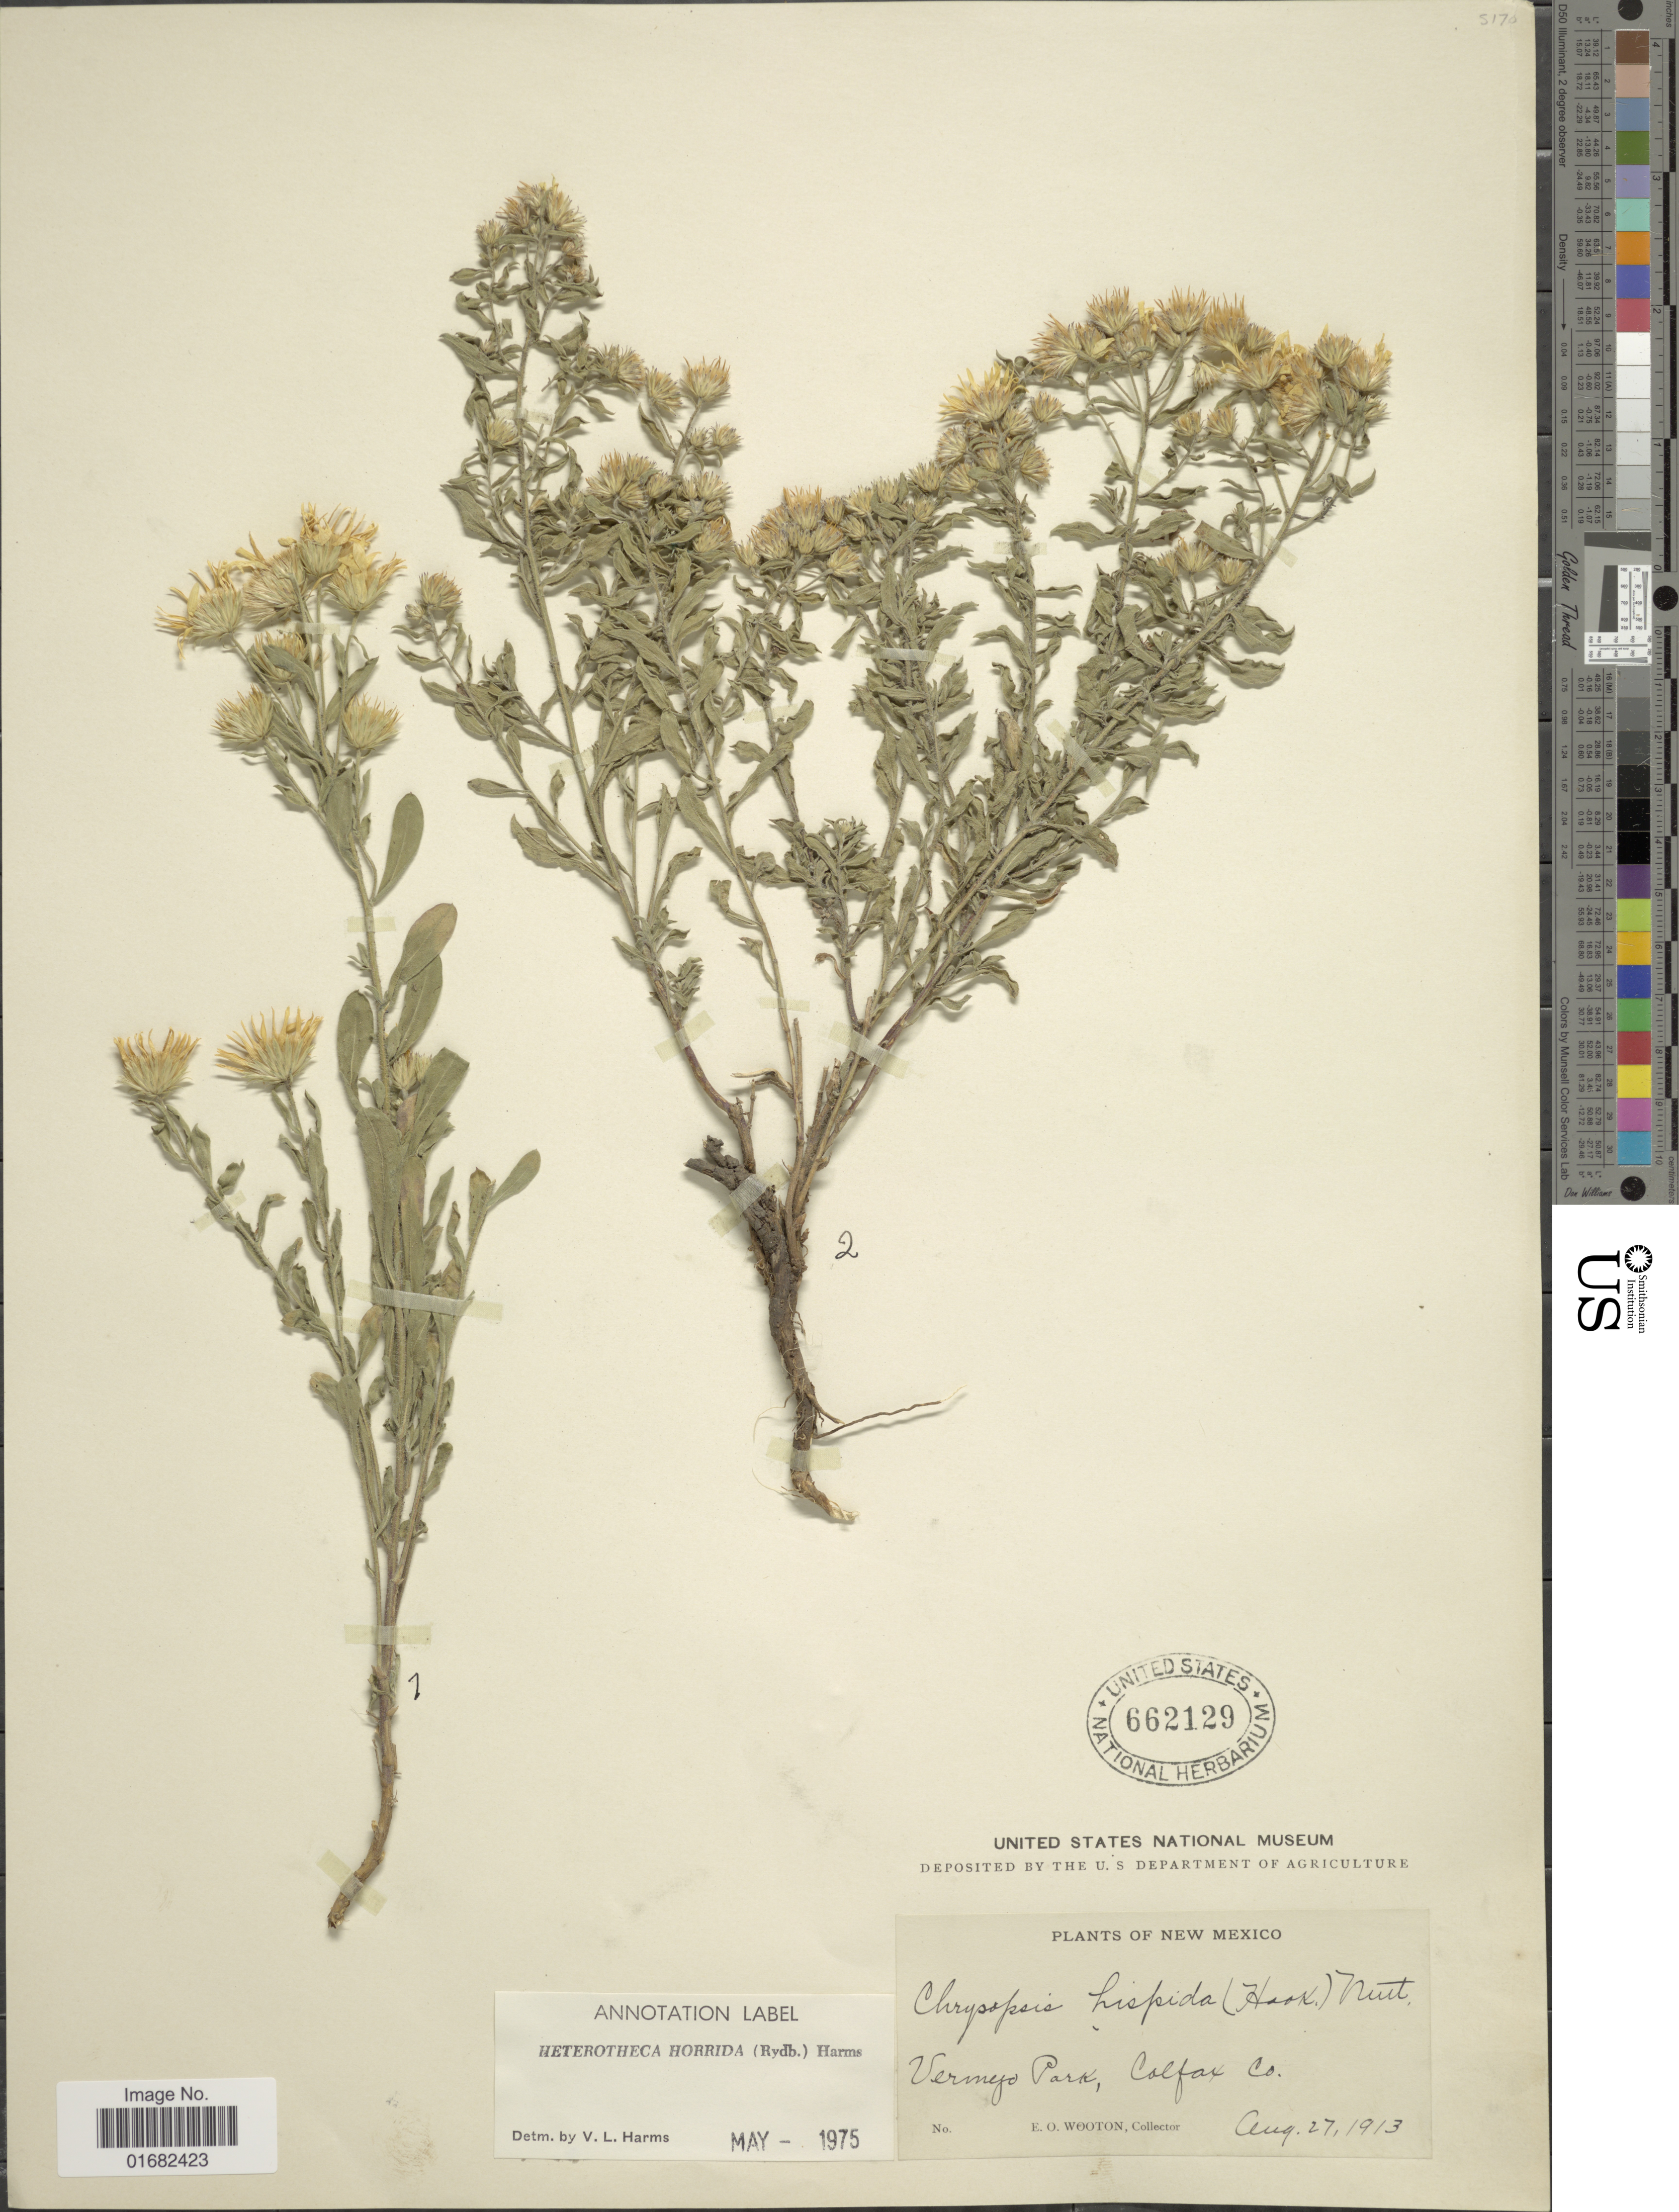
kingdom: Plantae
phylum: Tracheophyta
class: Magnoliopsida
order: Asterales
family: Asteraceae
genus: Heterotheca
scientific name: Heterotheca horrida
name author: (Rydb.) V.L. Harms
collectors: E. O. Wooton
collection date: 1913-08-27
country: United States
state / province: New Mexico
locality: Vermejo Park, Colfax Co.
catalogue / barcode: US 662129